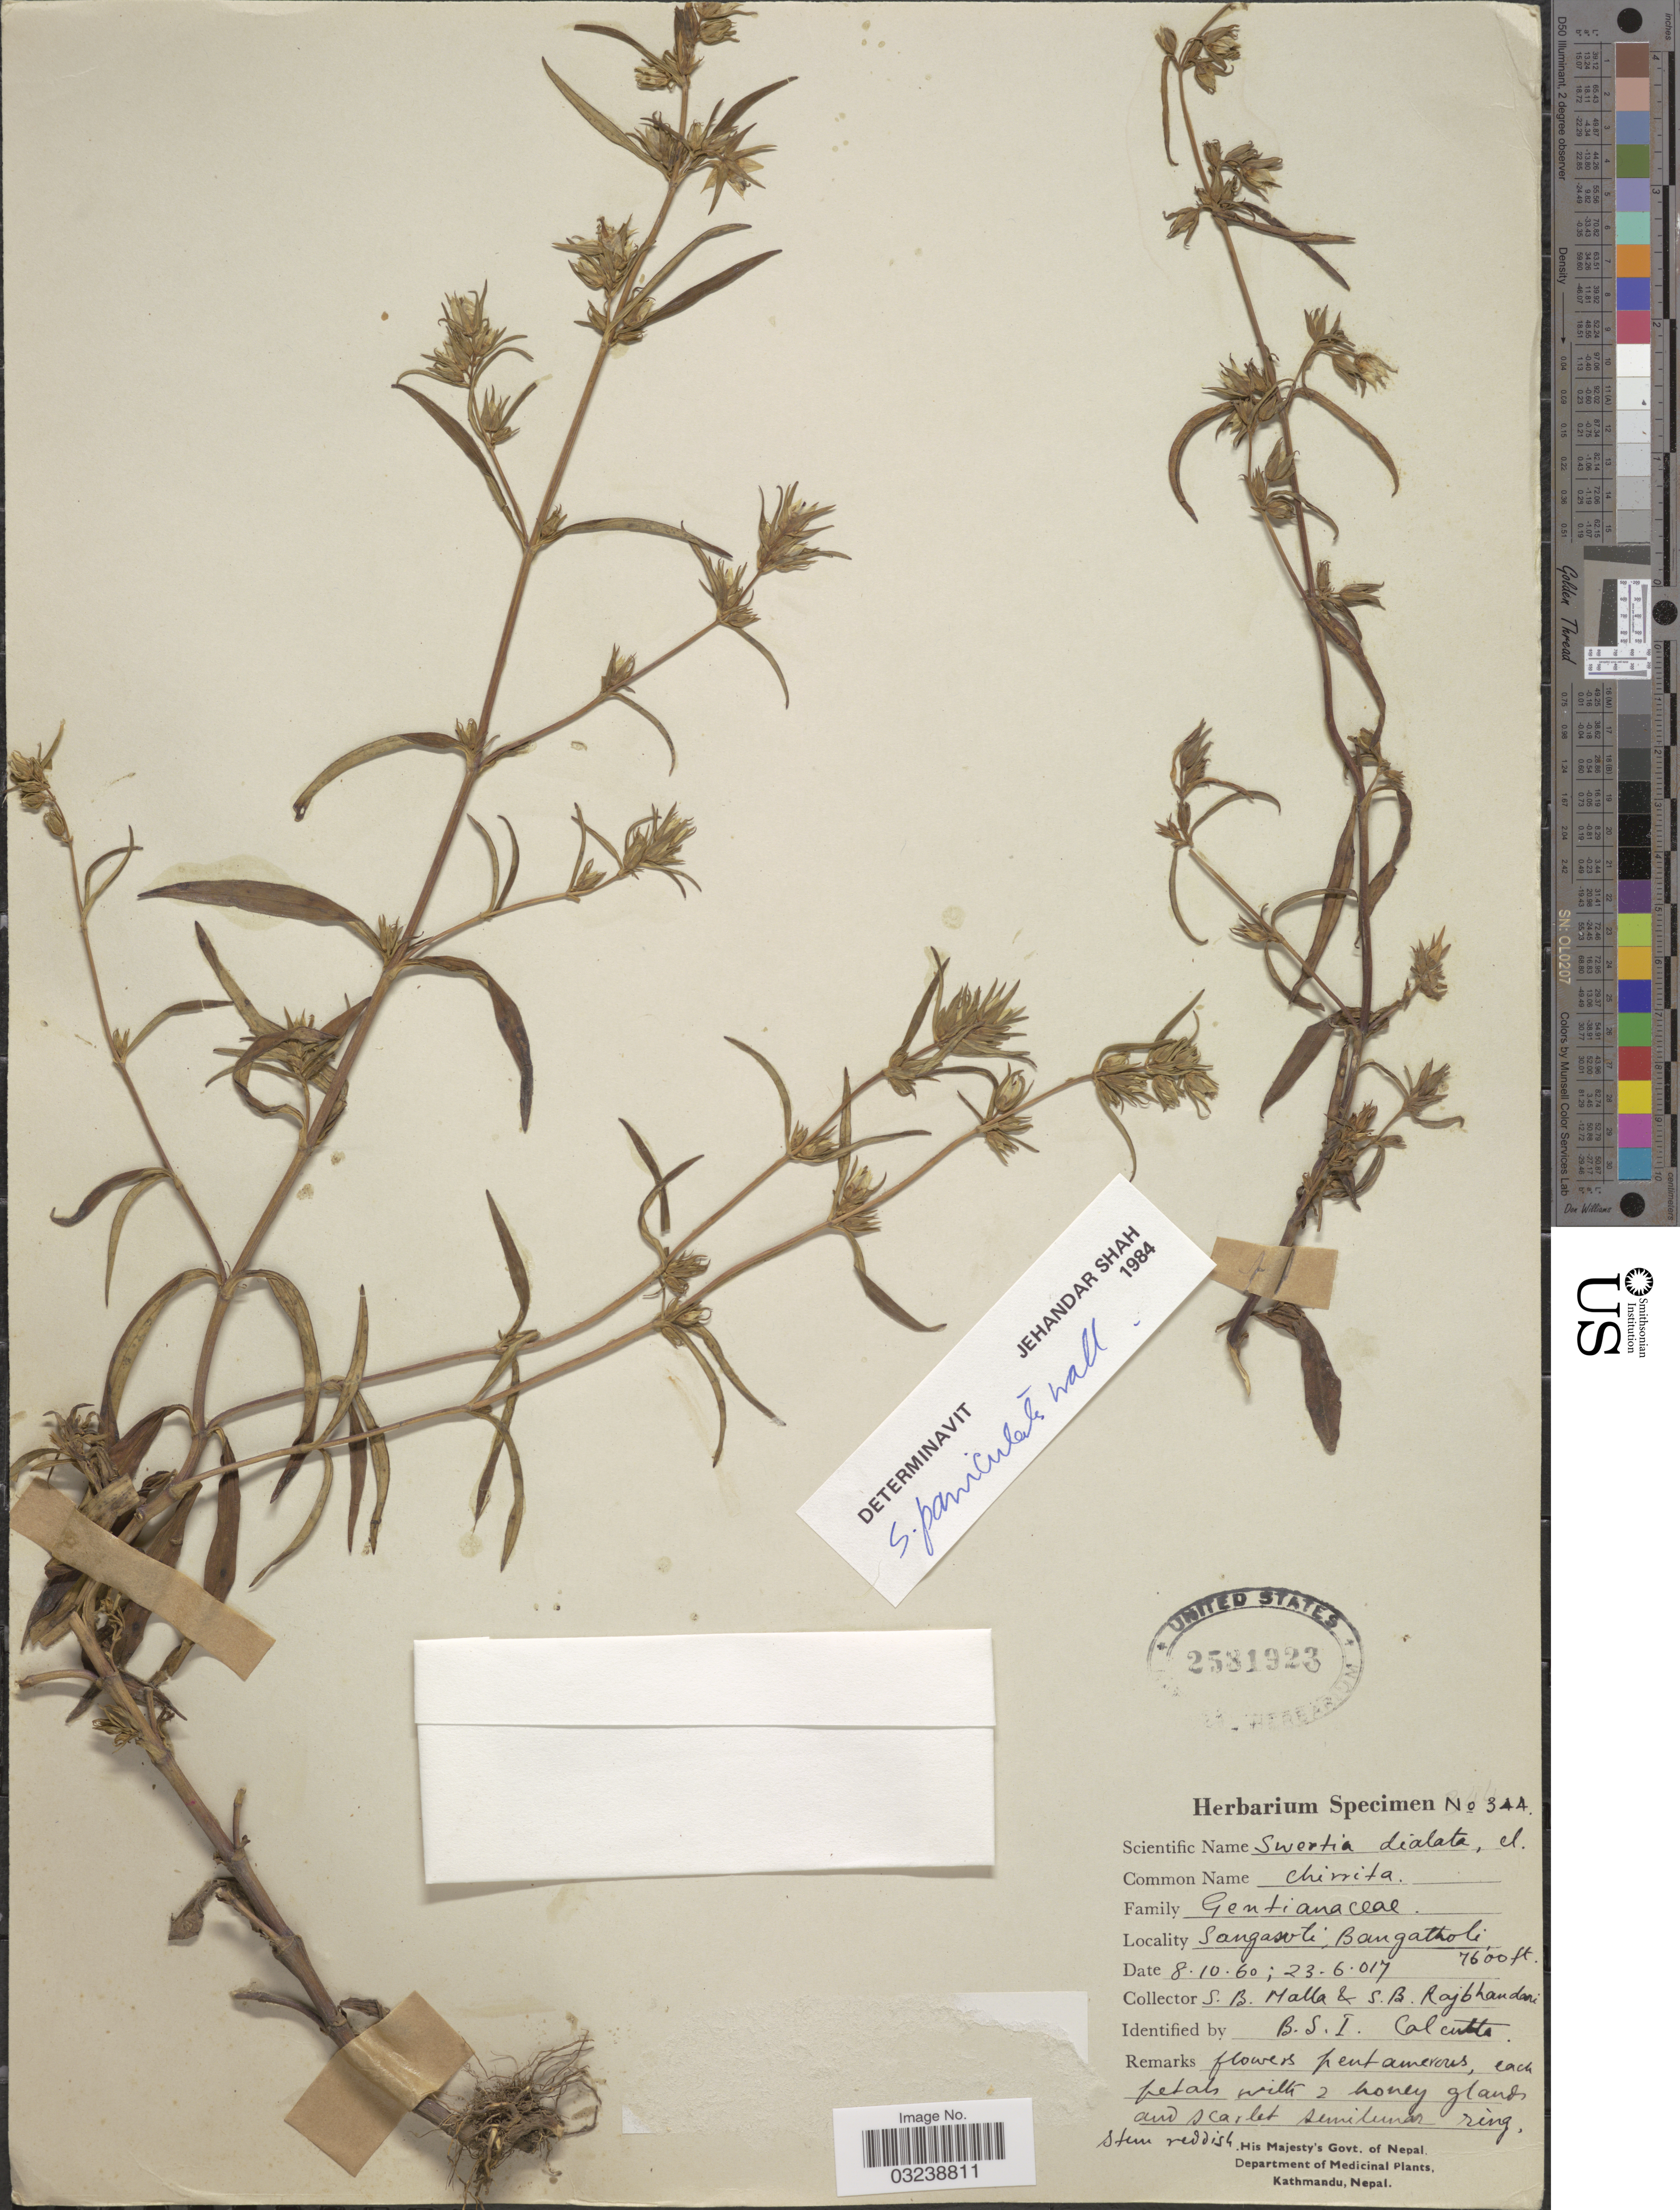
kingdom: Plantae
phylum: Tracheophyta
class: Magnoliopsida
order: Gentianales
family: Gentianaceae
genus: Swertia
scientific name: Swertia paniculata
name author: Wall.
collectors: S. Malla & S. Rajbhandari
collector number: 344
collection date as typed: Transcribed d/m/y: 8/10/60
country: Nepal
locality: Sangasoti, Bangatholi.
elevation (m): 2316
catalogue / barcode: US 2581923